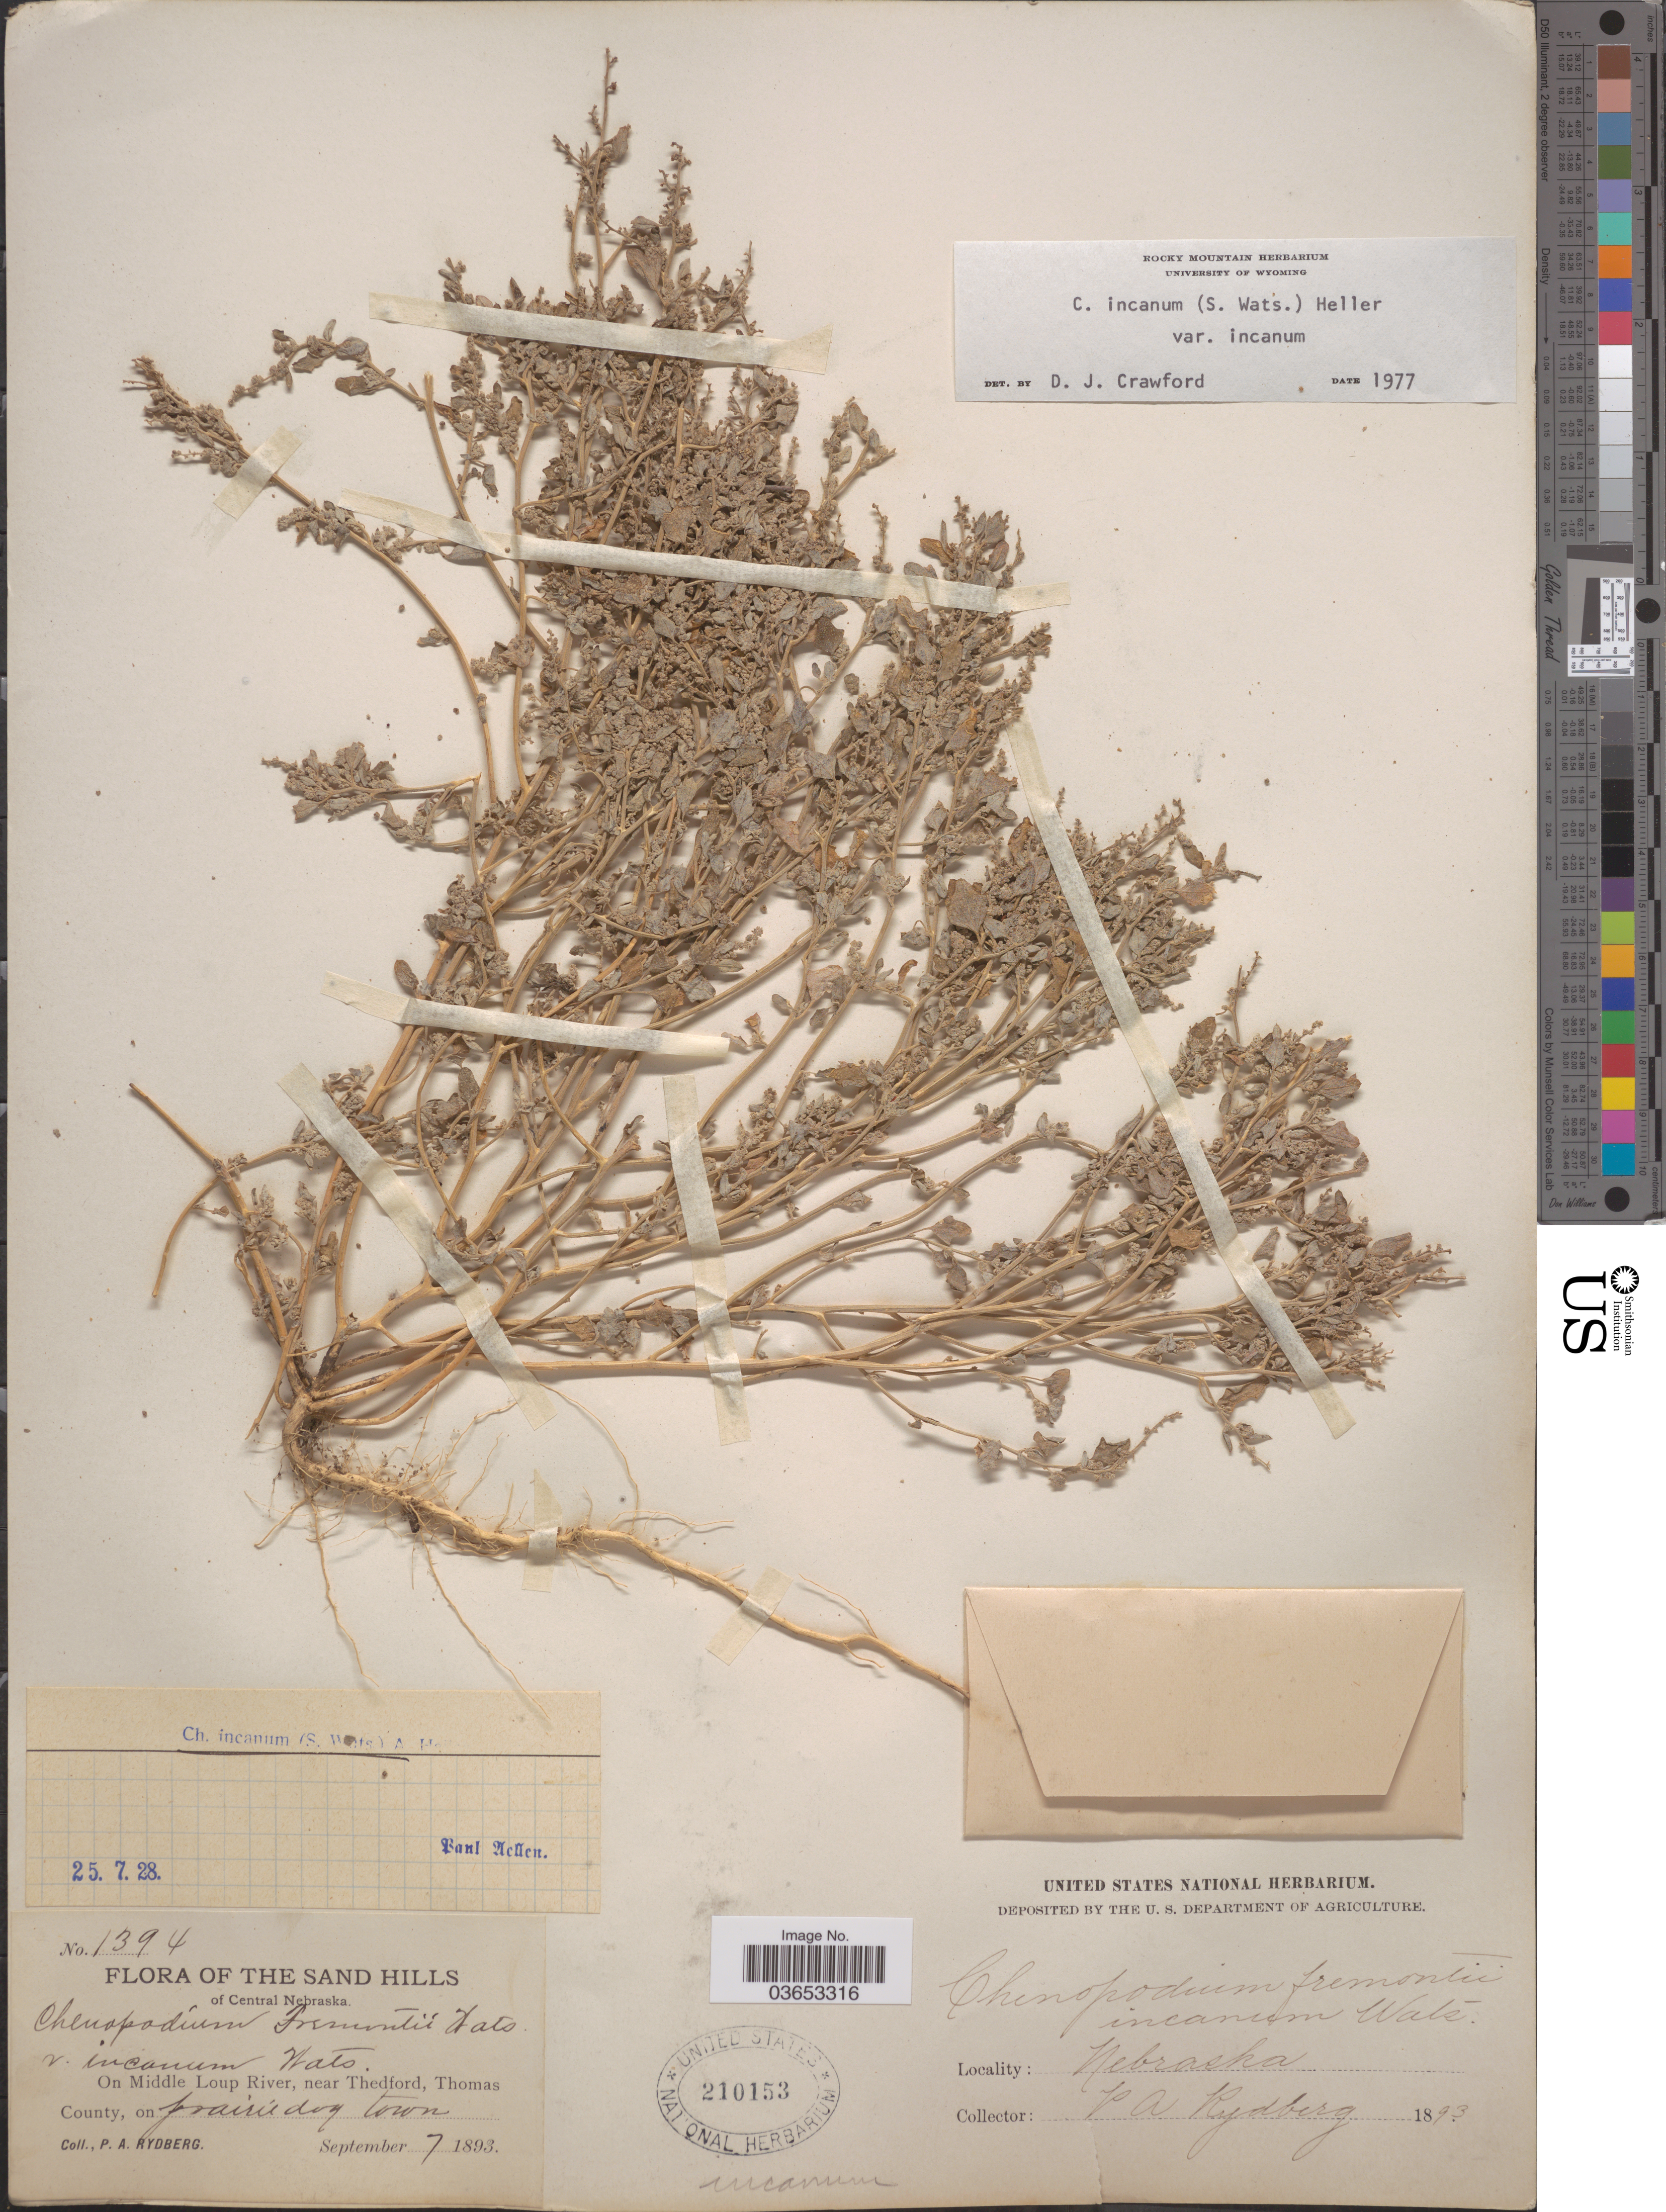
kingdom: Plantae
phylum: Tracheophyta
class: Magnoliopsida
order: Caryophyllales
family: Amaranthaceae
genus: Chenopodium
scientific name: Chenopodium incanum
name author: (S. Watson) A. Heller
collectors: P. A. Rydberg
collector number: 1394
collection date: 1893-09-07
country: United States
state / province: Nebraska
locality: The Sand Hills of Central Nebraska. On Middle Loup River, near Thedford, Thomas County, on prairie dog town.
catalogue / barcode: US 210153